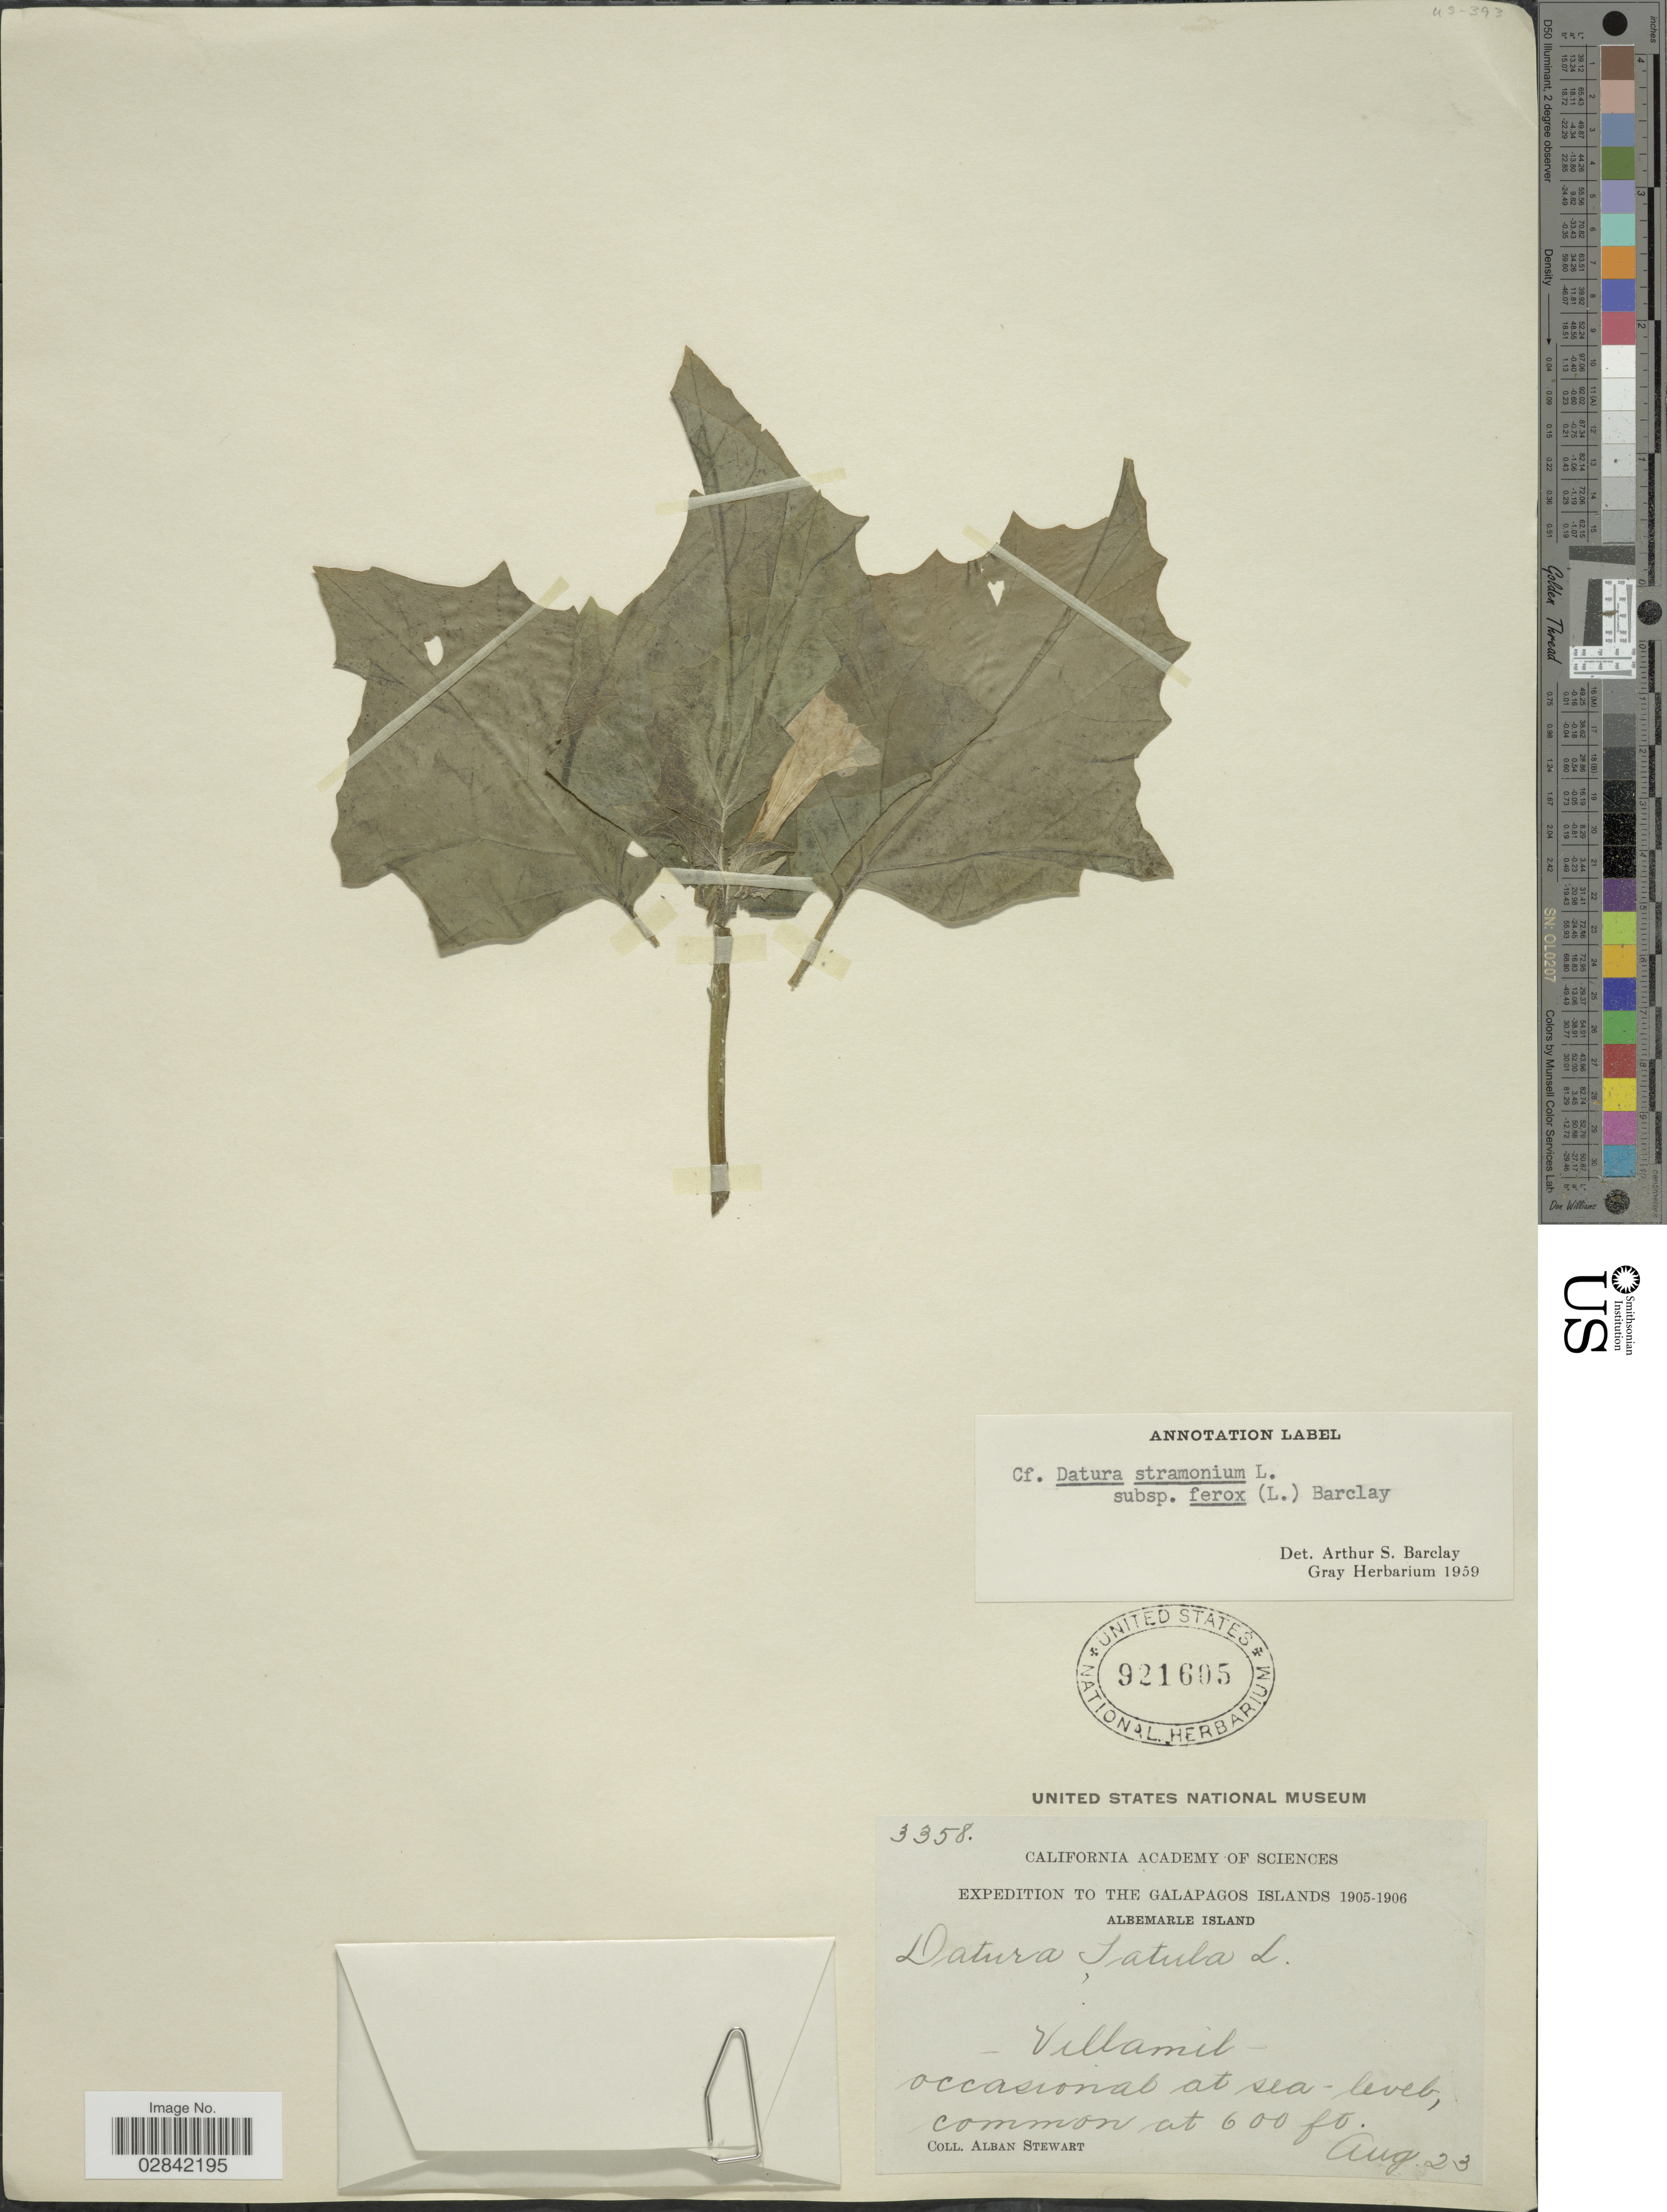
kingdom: Plantae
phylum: Tracheophyta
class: Magnoliopsida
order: Solanales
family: Solanaceae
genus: Datura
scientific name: Datura stramonium var. tatula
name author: (L.) Torr.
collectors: A. Stewart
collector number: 3358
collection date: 1905-08-23/1906-08-23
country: Ecuador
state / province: Colón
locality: The Galapagos Islands, Albemarle Island, Villamil.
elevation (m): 183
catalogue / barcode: US 921605